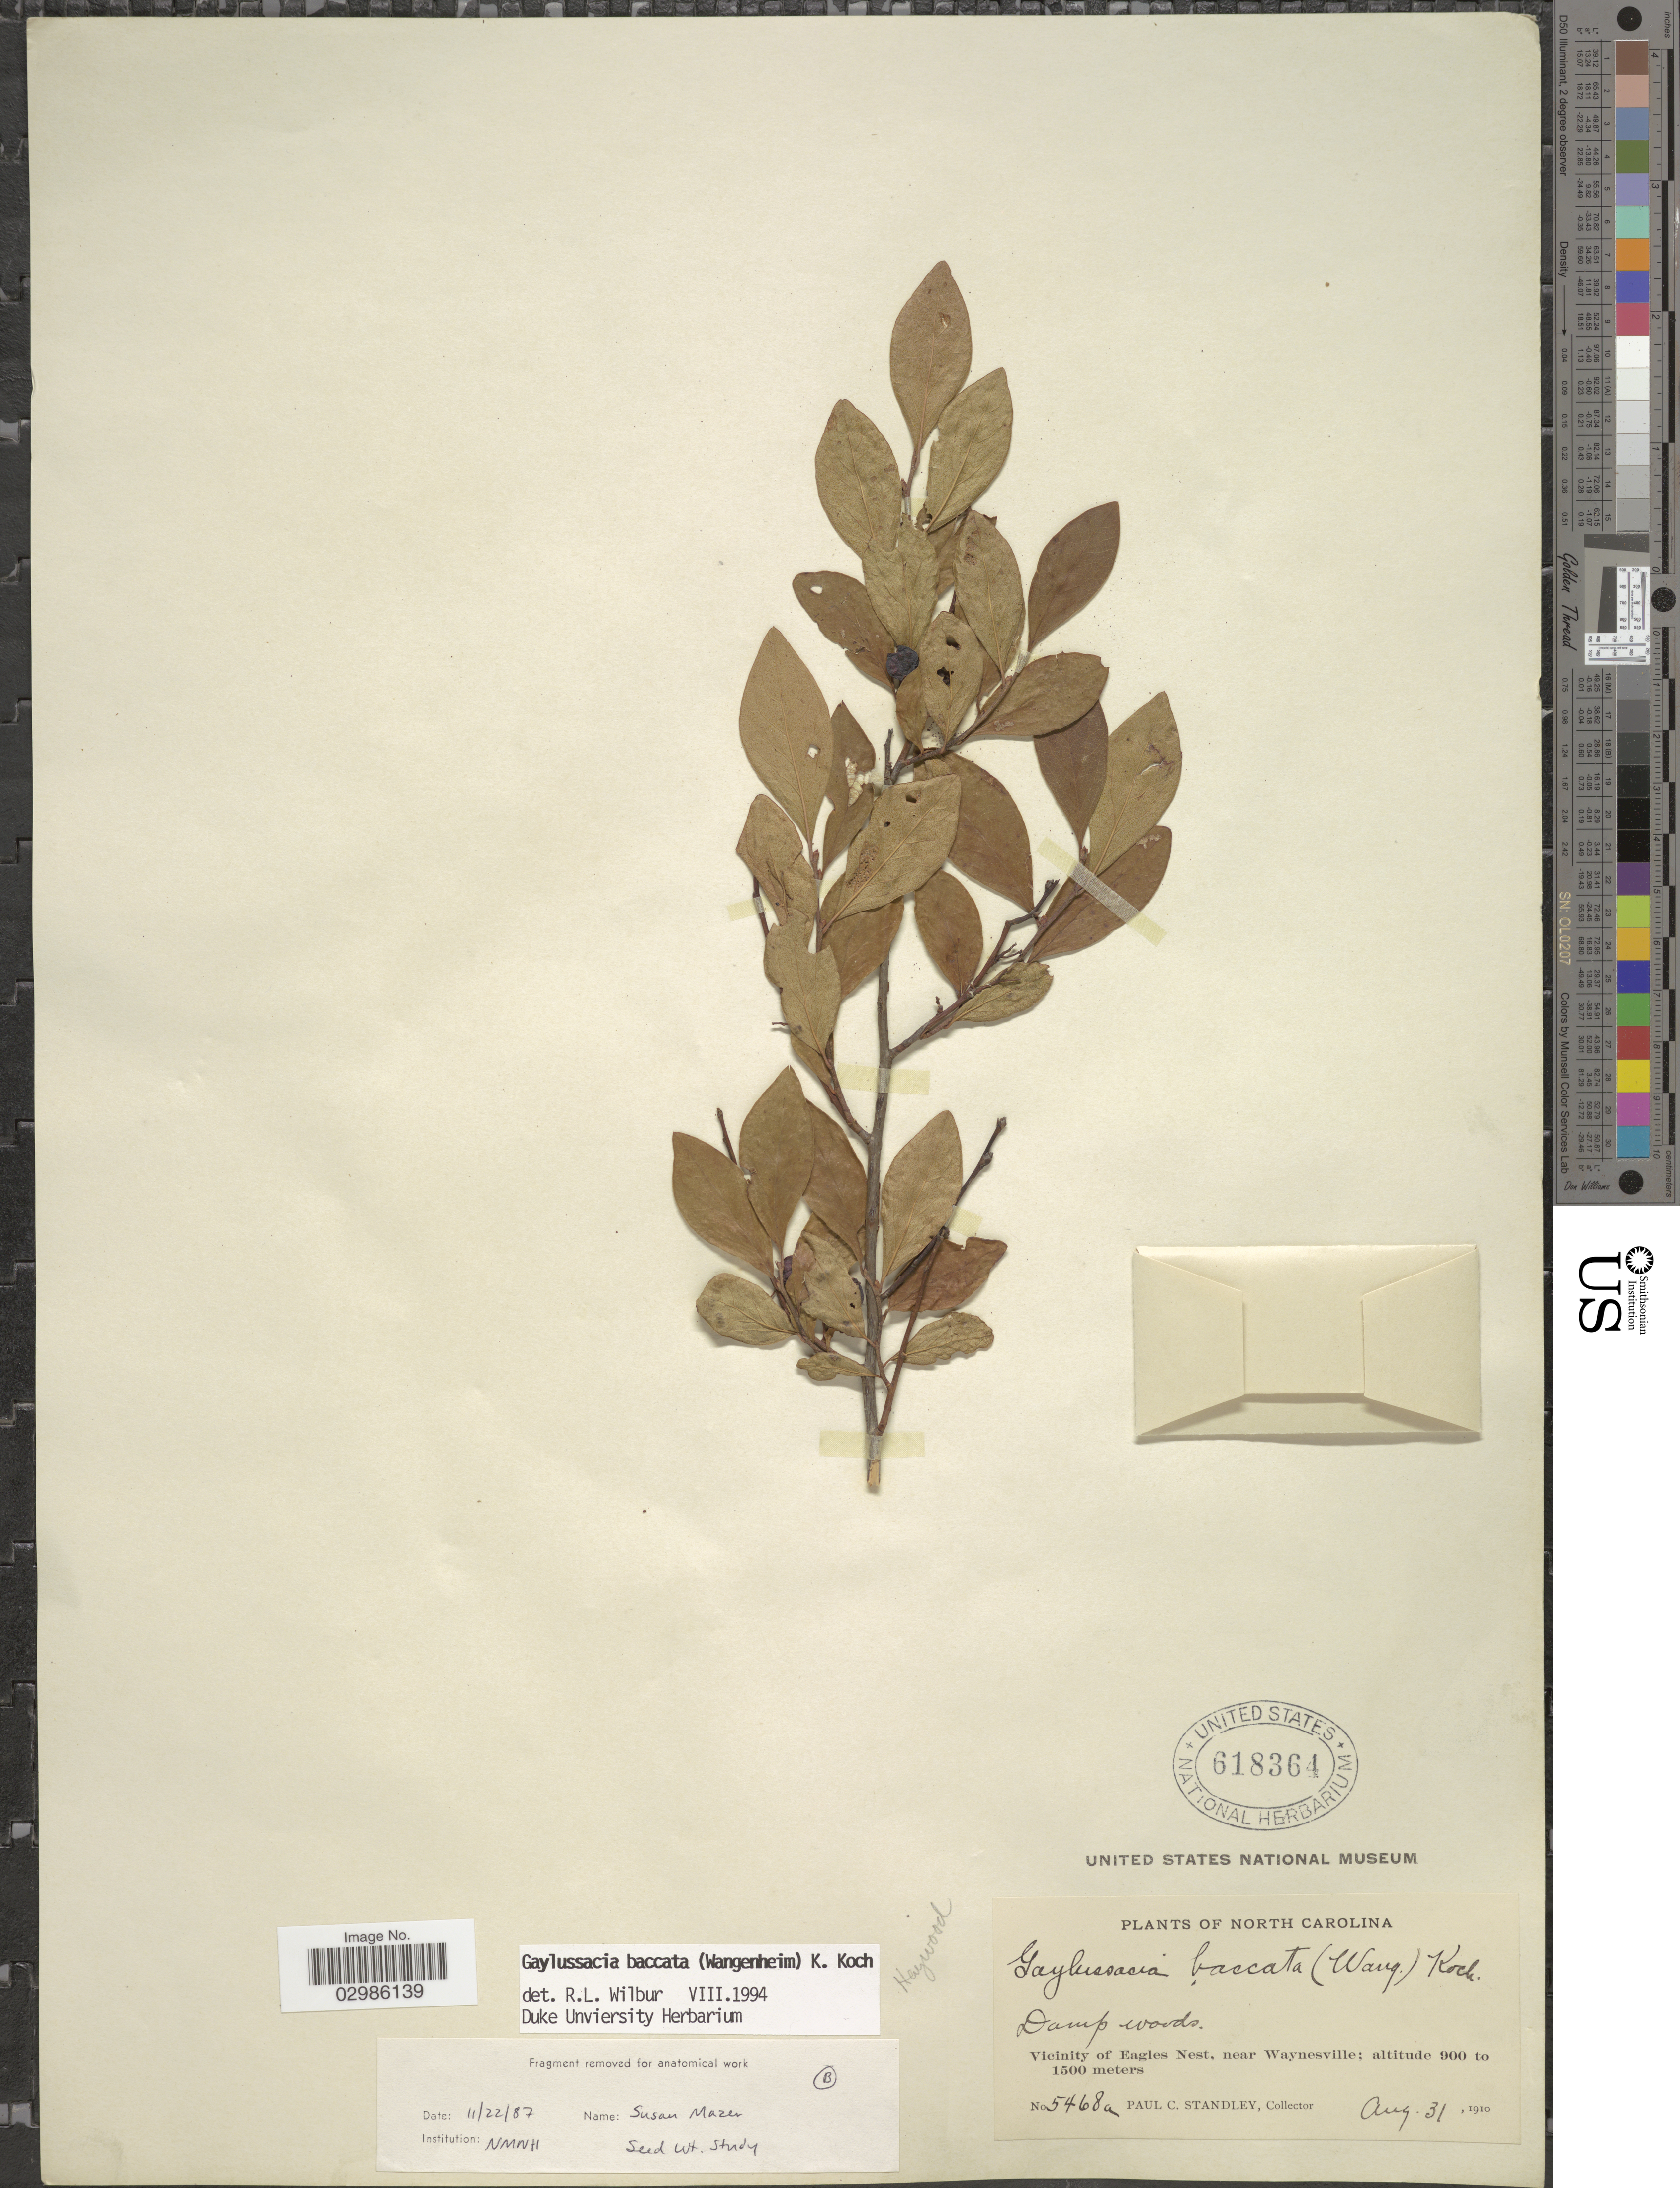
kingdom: Plantae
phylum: Tracheophyta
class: Magnoliopsida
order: Ericales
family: Ericaceae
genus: Gaylussacia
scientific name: Gaylussacia baccata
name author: (Wangenh.) K. Koch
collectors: P. C. Standley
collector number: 5468a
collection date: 1910-08-31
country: United States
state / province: North Carolina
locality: Damp woods. Vicinity of Eagles Nest, near Waynesville. Haywood.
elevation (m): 900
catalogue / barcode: US 618364